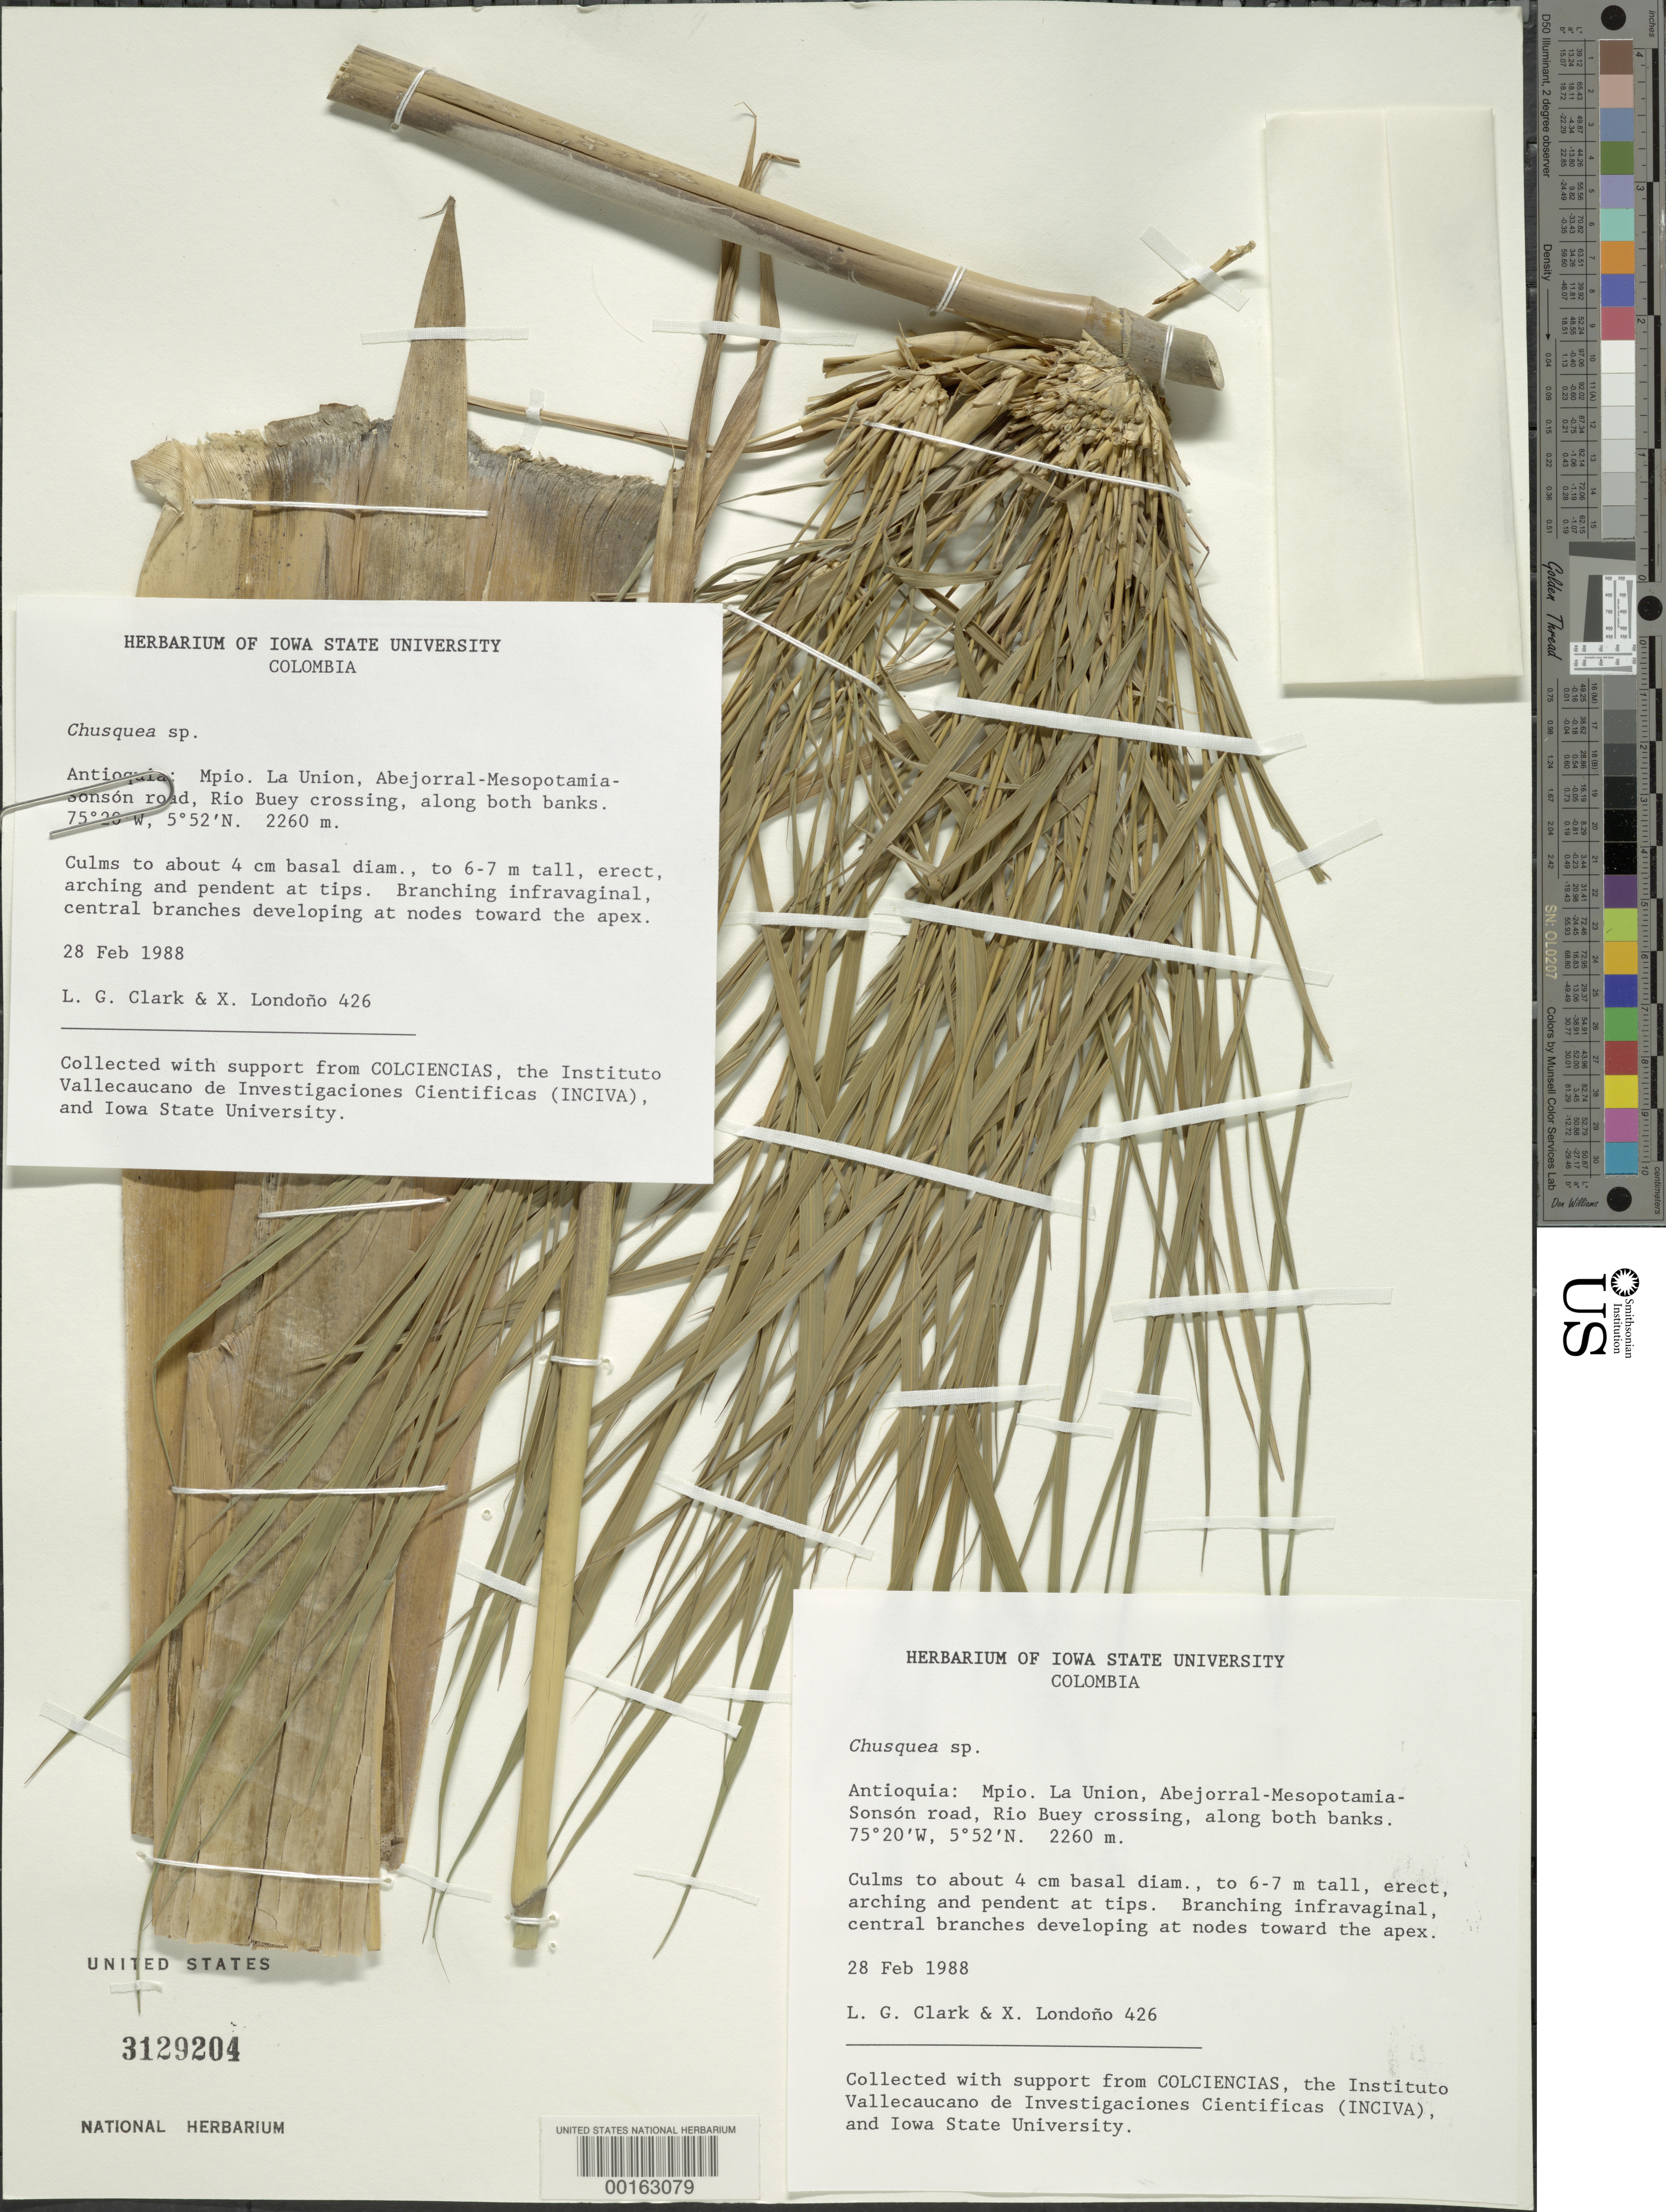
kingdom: Plantae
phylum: Tracheophyta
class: Liliopsida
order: Poales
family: Poaceae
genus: Chusquea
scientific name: Chusquea sp.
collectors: L. G. Clark & X. Londoño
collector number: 426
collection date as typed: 28 Feb 1988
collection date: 1988-02-28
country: Colombia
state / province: Antioquia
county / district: La Unión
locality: Mun. La Union, Abdjorral-MeSopotamia-Sonson road, Rio Buey Crossing, along both banks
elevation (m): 2260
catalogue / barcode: US 3129204